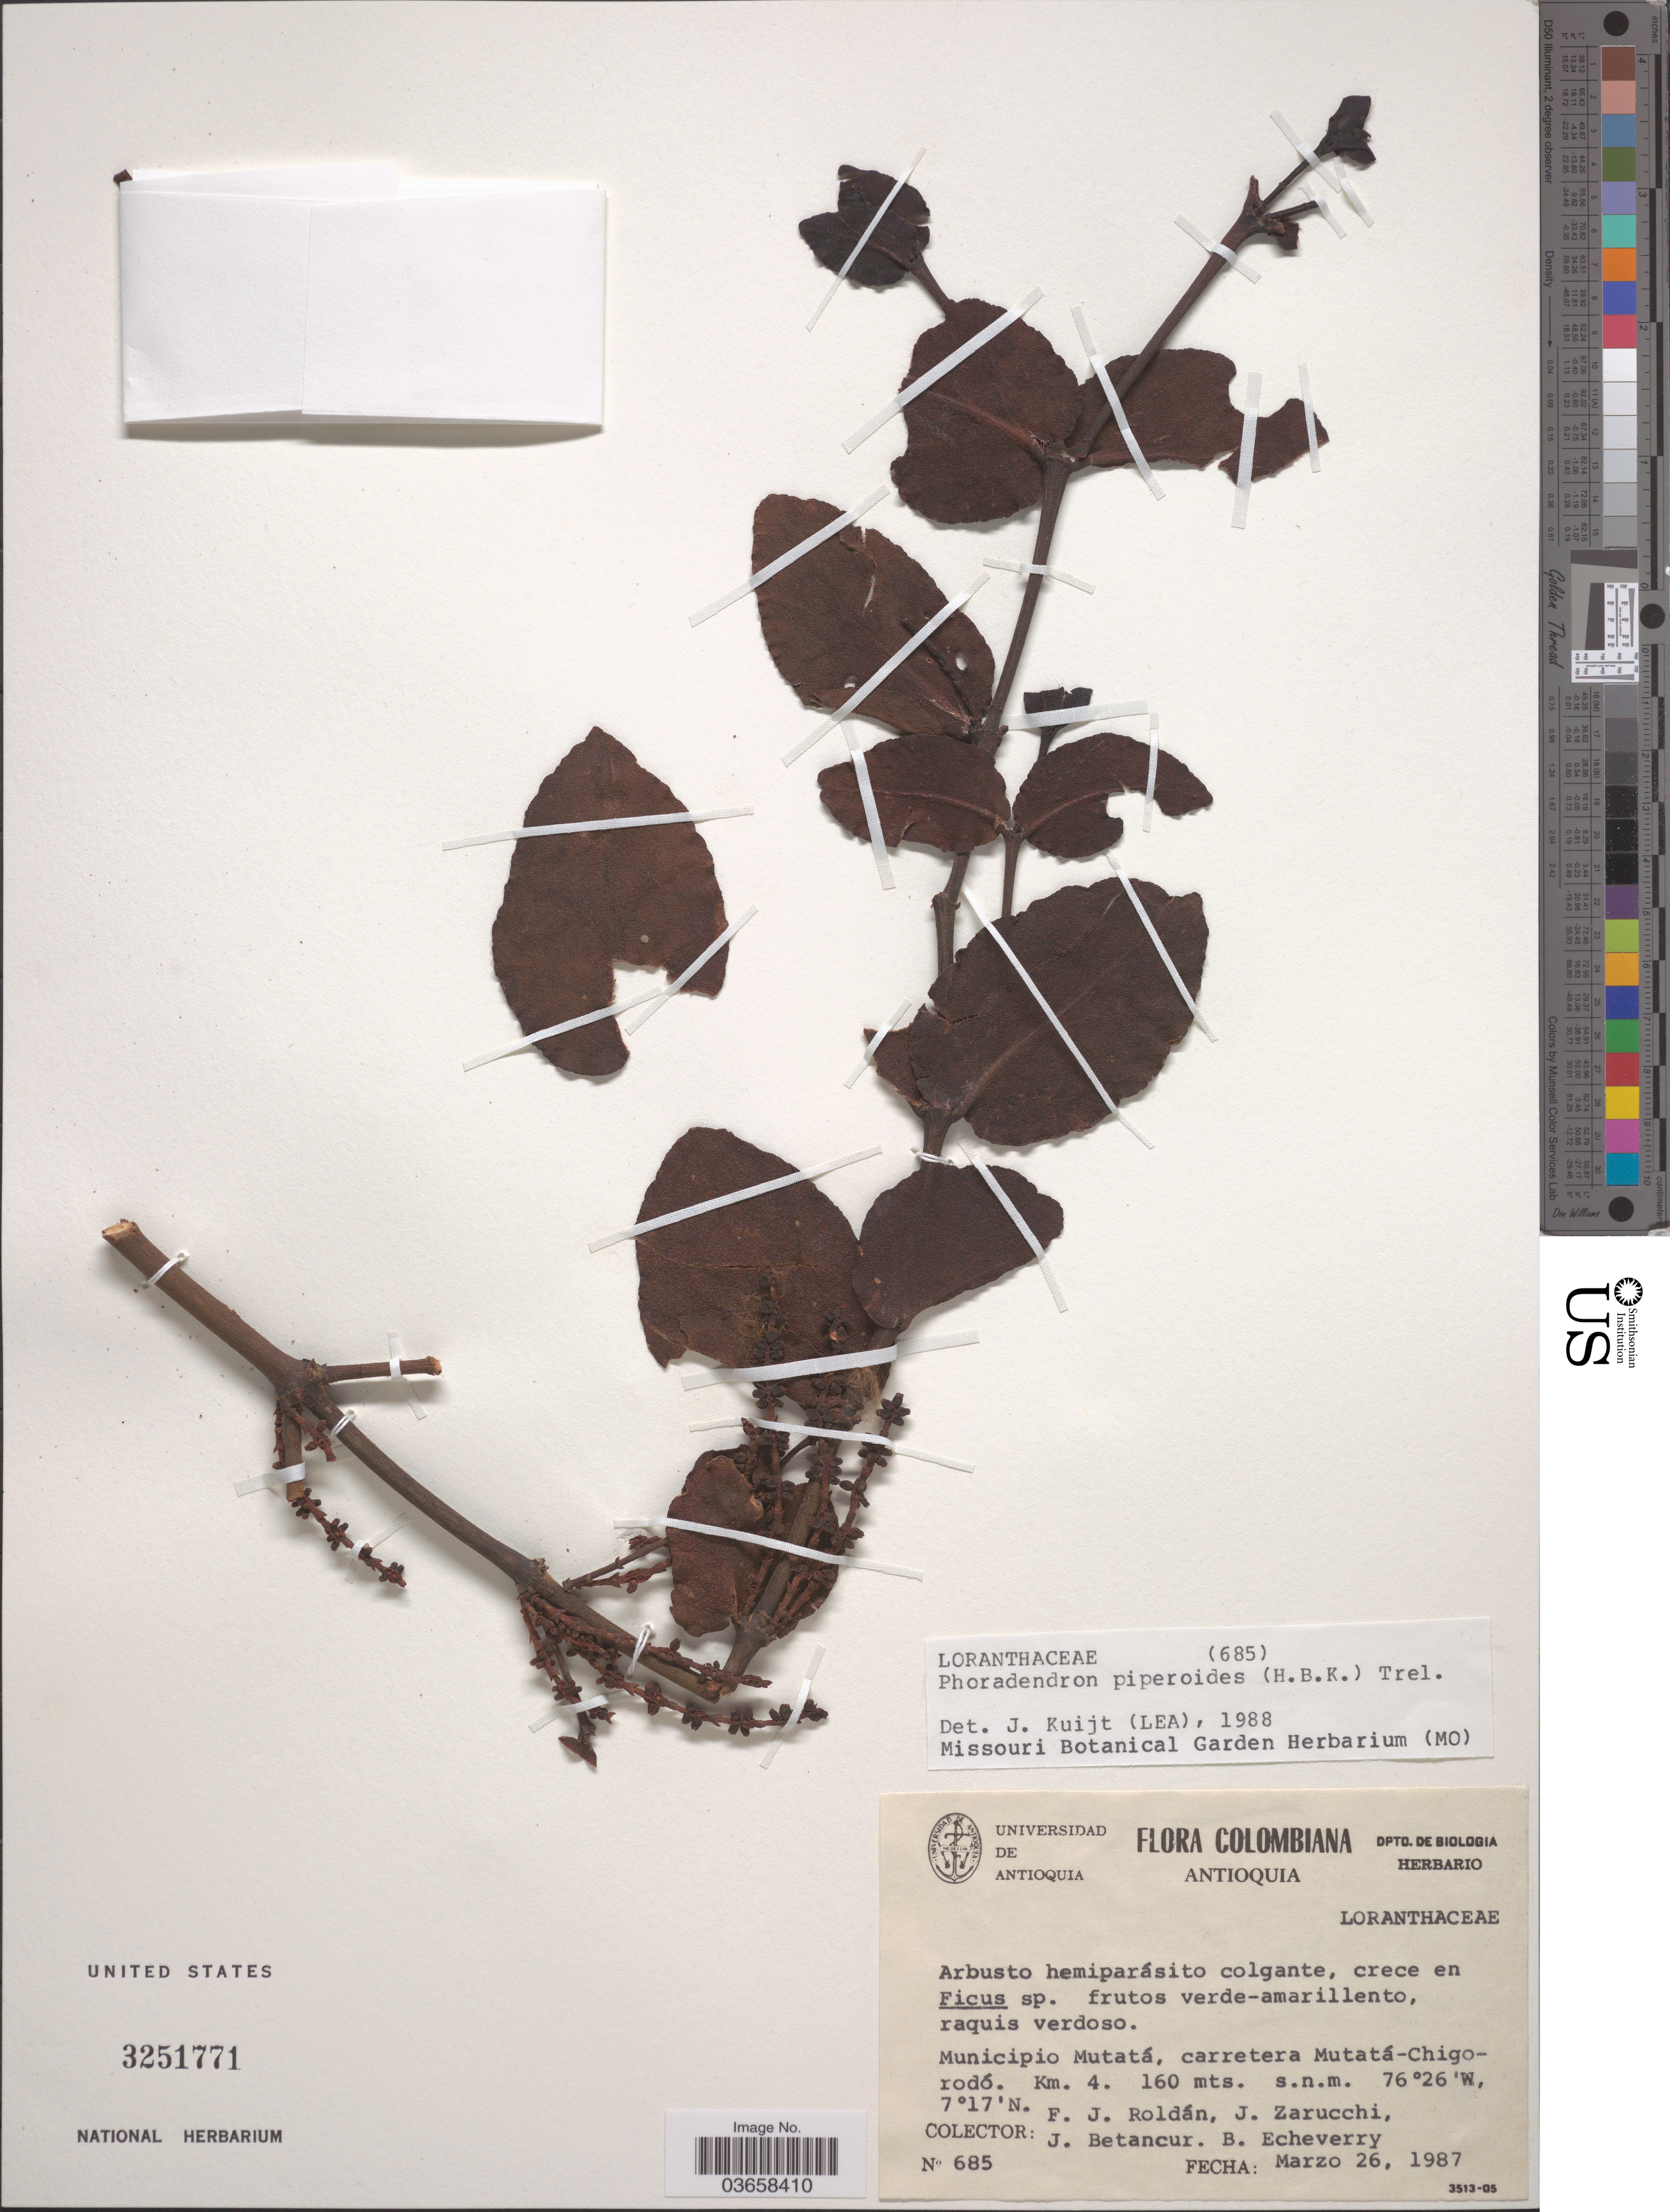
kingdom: Plantae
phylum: Tracheophyta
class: Magnoliopsida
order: Santalales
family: Viscaceae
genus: Phoradendron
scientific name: Phoradendron piperoides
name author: (Kunth) Trel.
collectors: F. J. Roldán, J. L. Zarucchi, J. Betancur & B. Echeverry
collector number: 685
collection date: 1987-03-26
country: Colombia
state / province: Antioquia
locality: Municipio Mutatá, carretera Mutatá-Chigorodó. Km. 4.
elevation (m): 160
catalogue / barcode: US 3251771